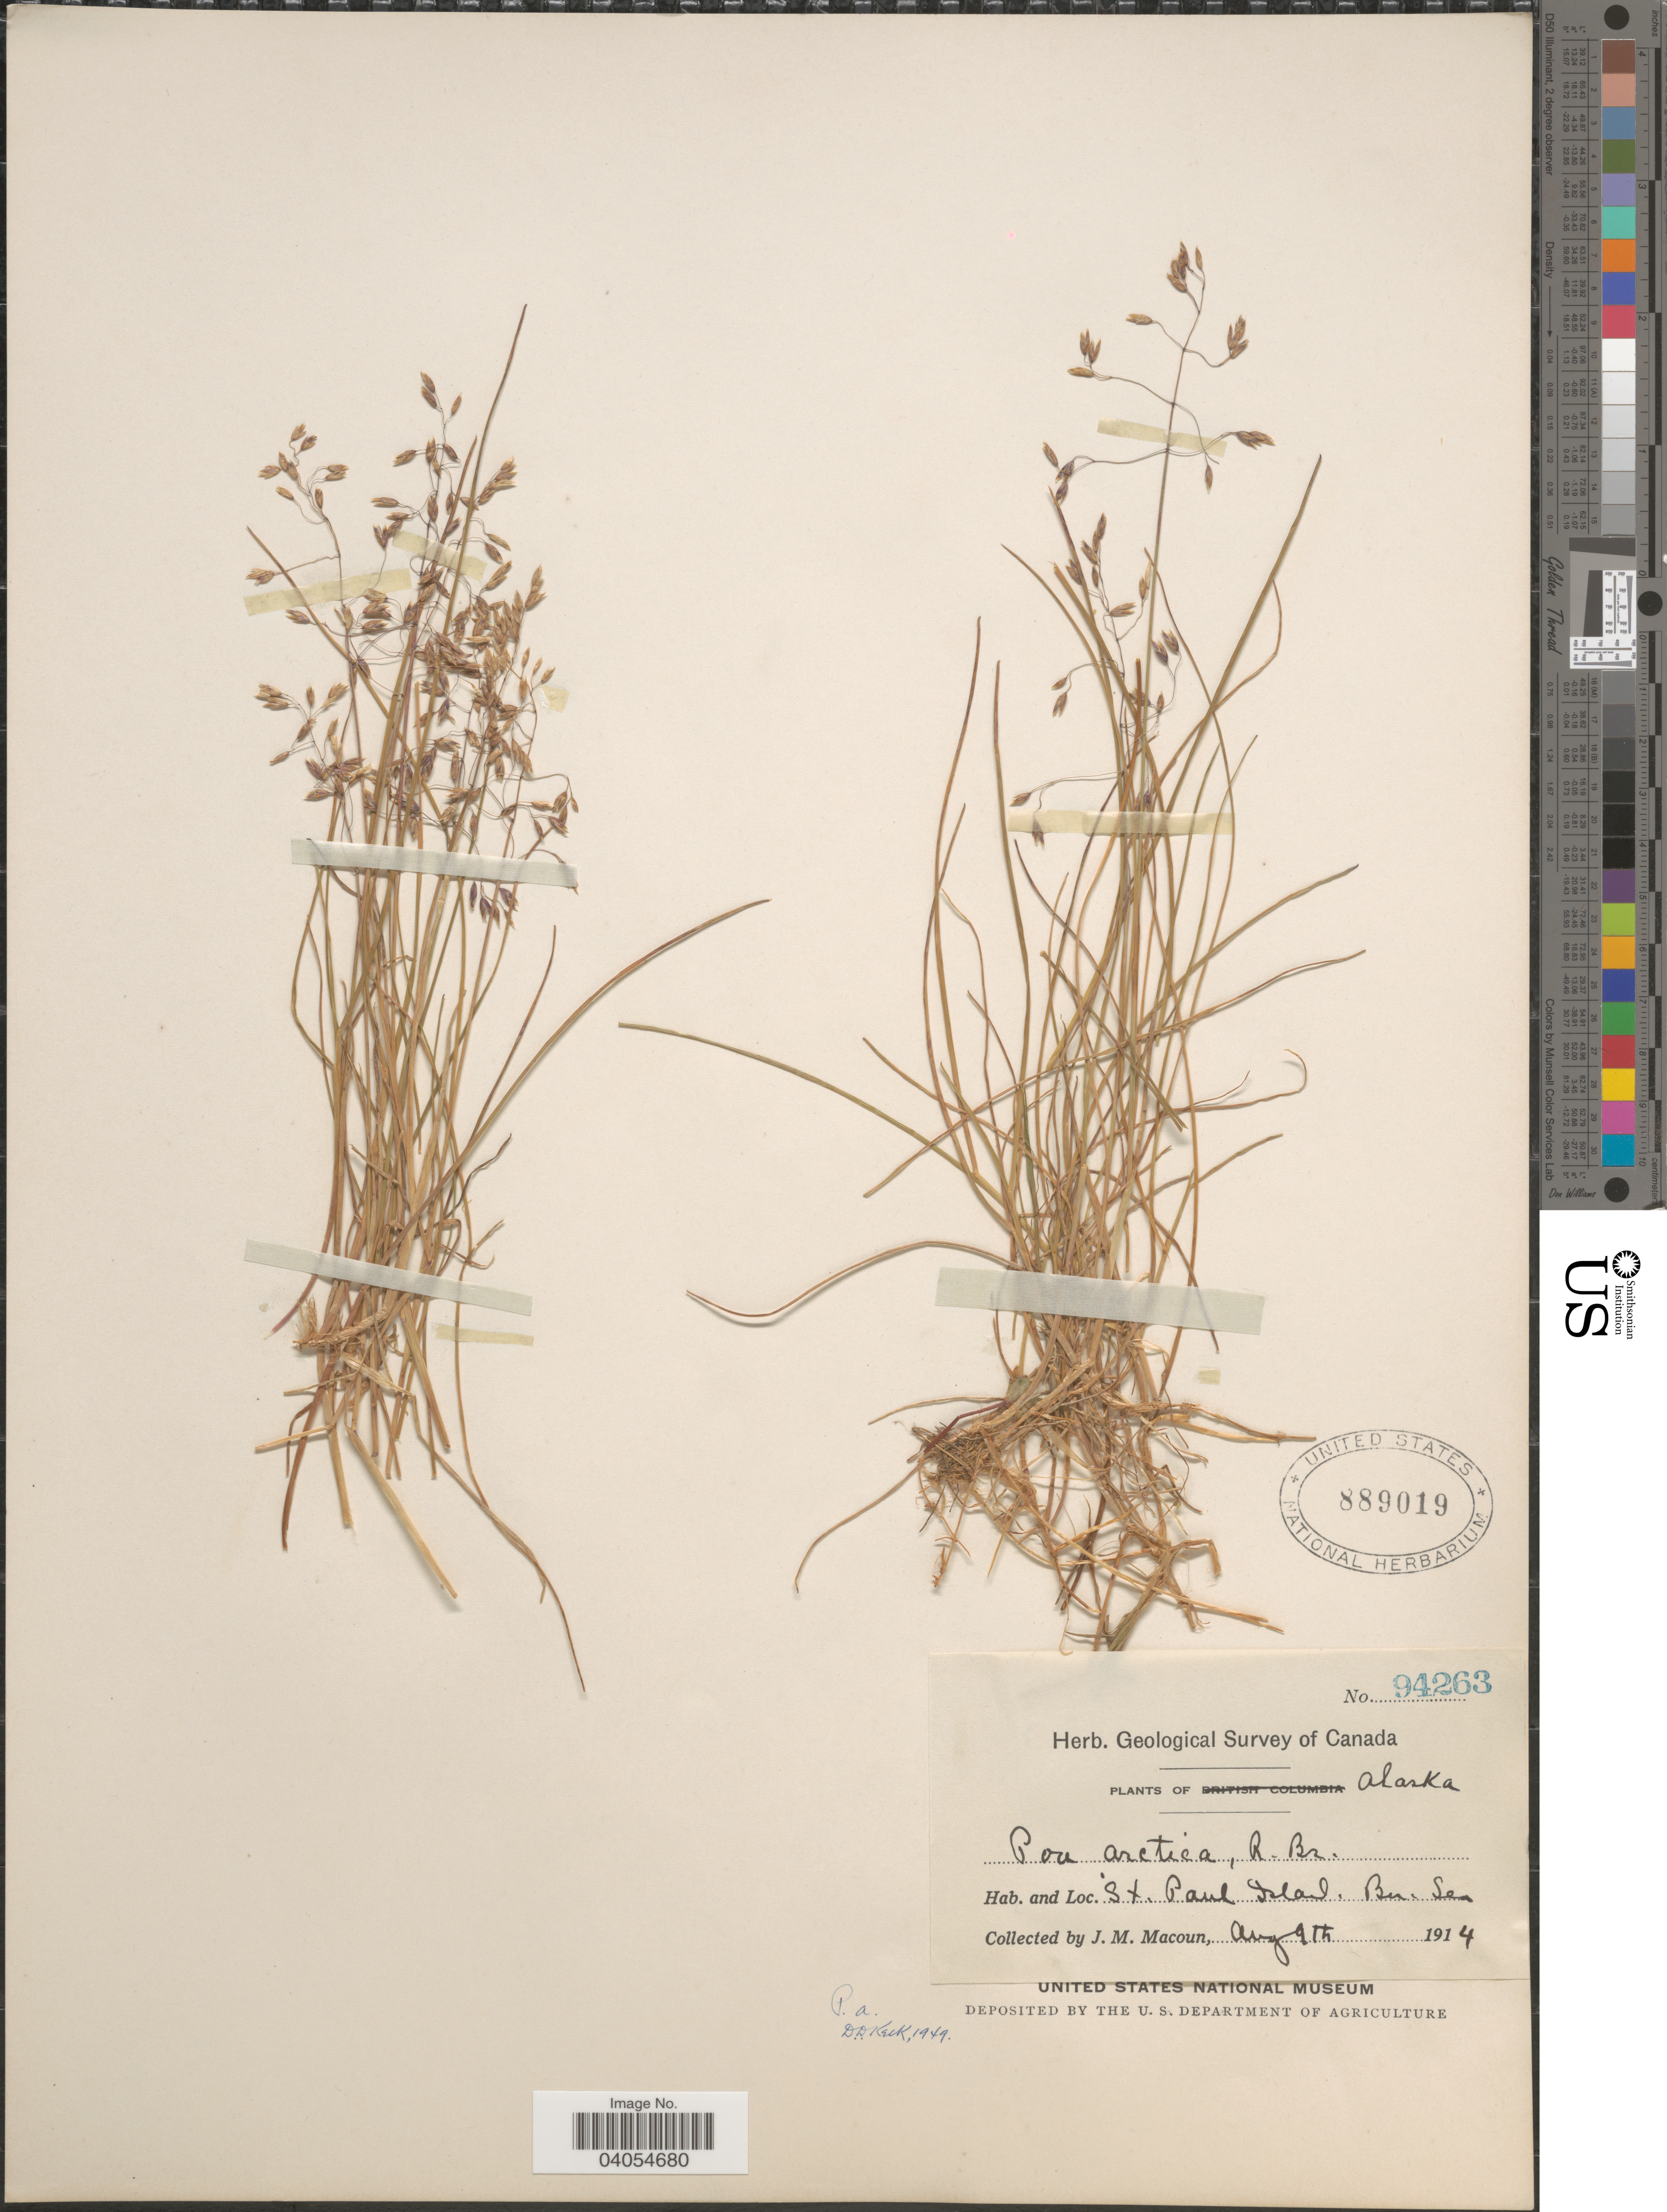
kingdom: Plantae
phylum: Tracheophyta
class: Liliopsida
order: Poales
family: Poaceae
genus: Poa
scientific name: Poa arctica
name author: R. Br.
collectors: J. M. Macoun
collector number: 94263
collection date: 1914-08-09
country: United States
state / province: Alaska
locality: St. Paul Island, Ber. Sea.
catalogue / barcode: US 889019